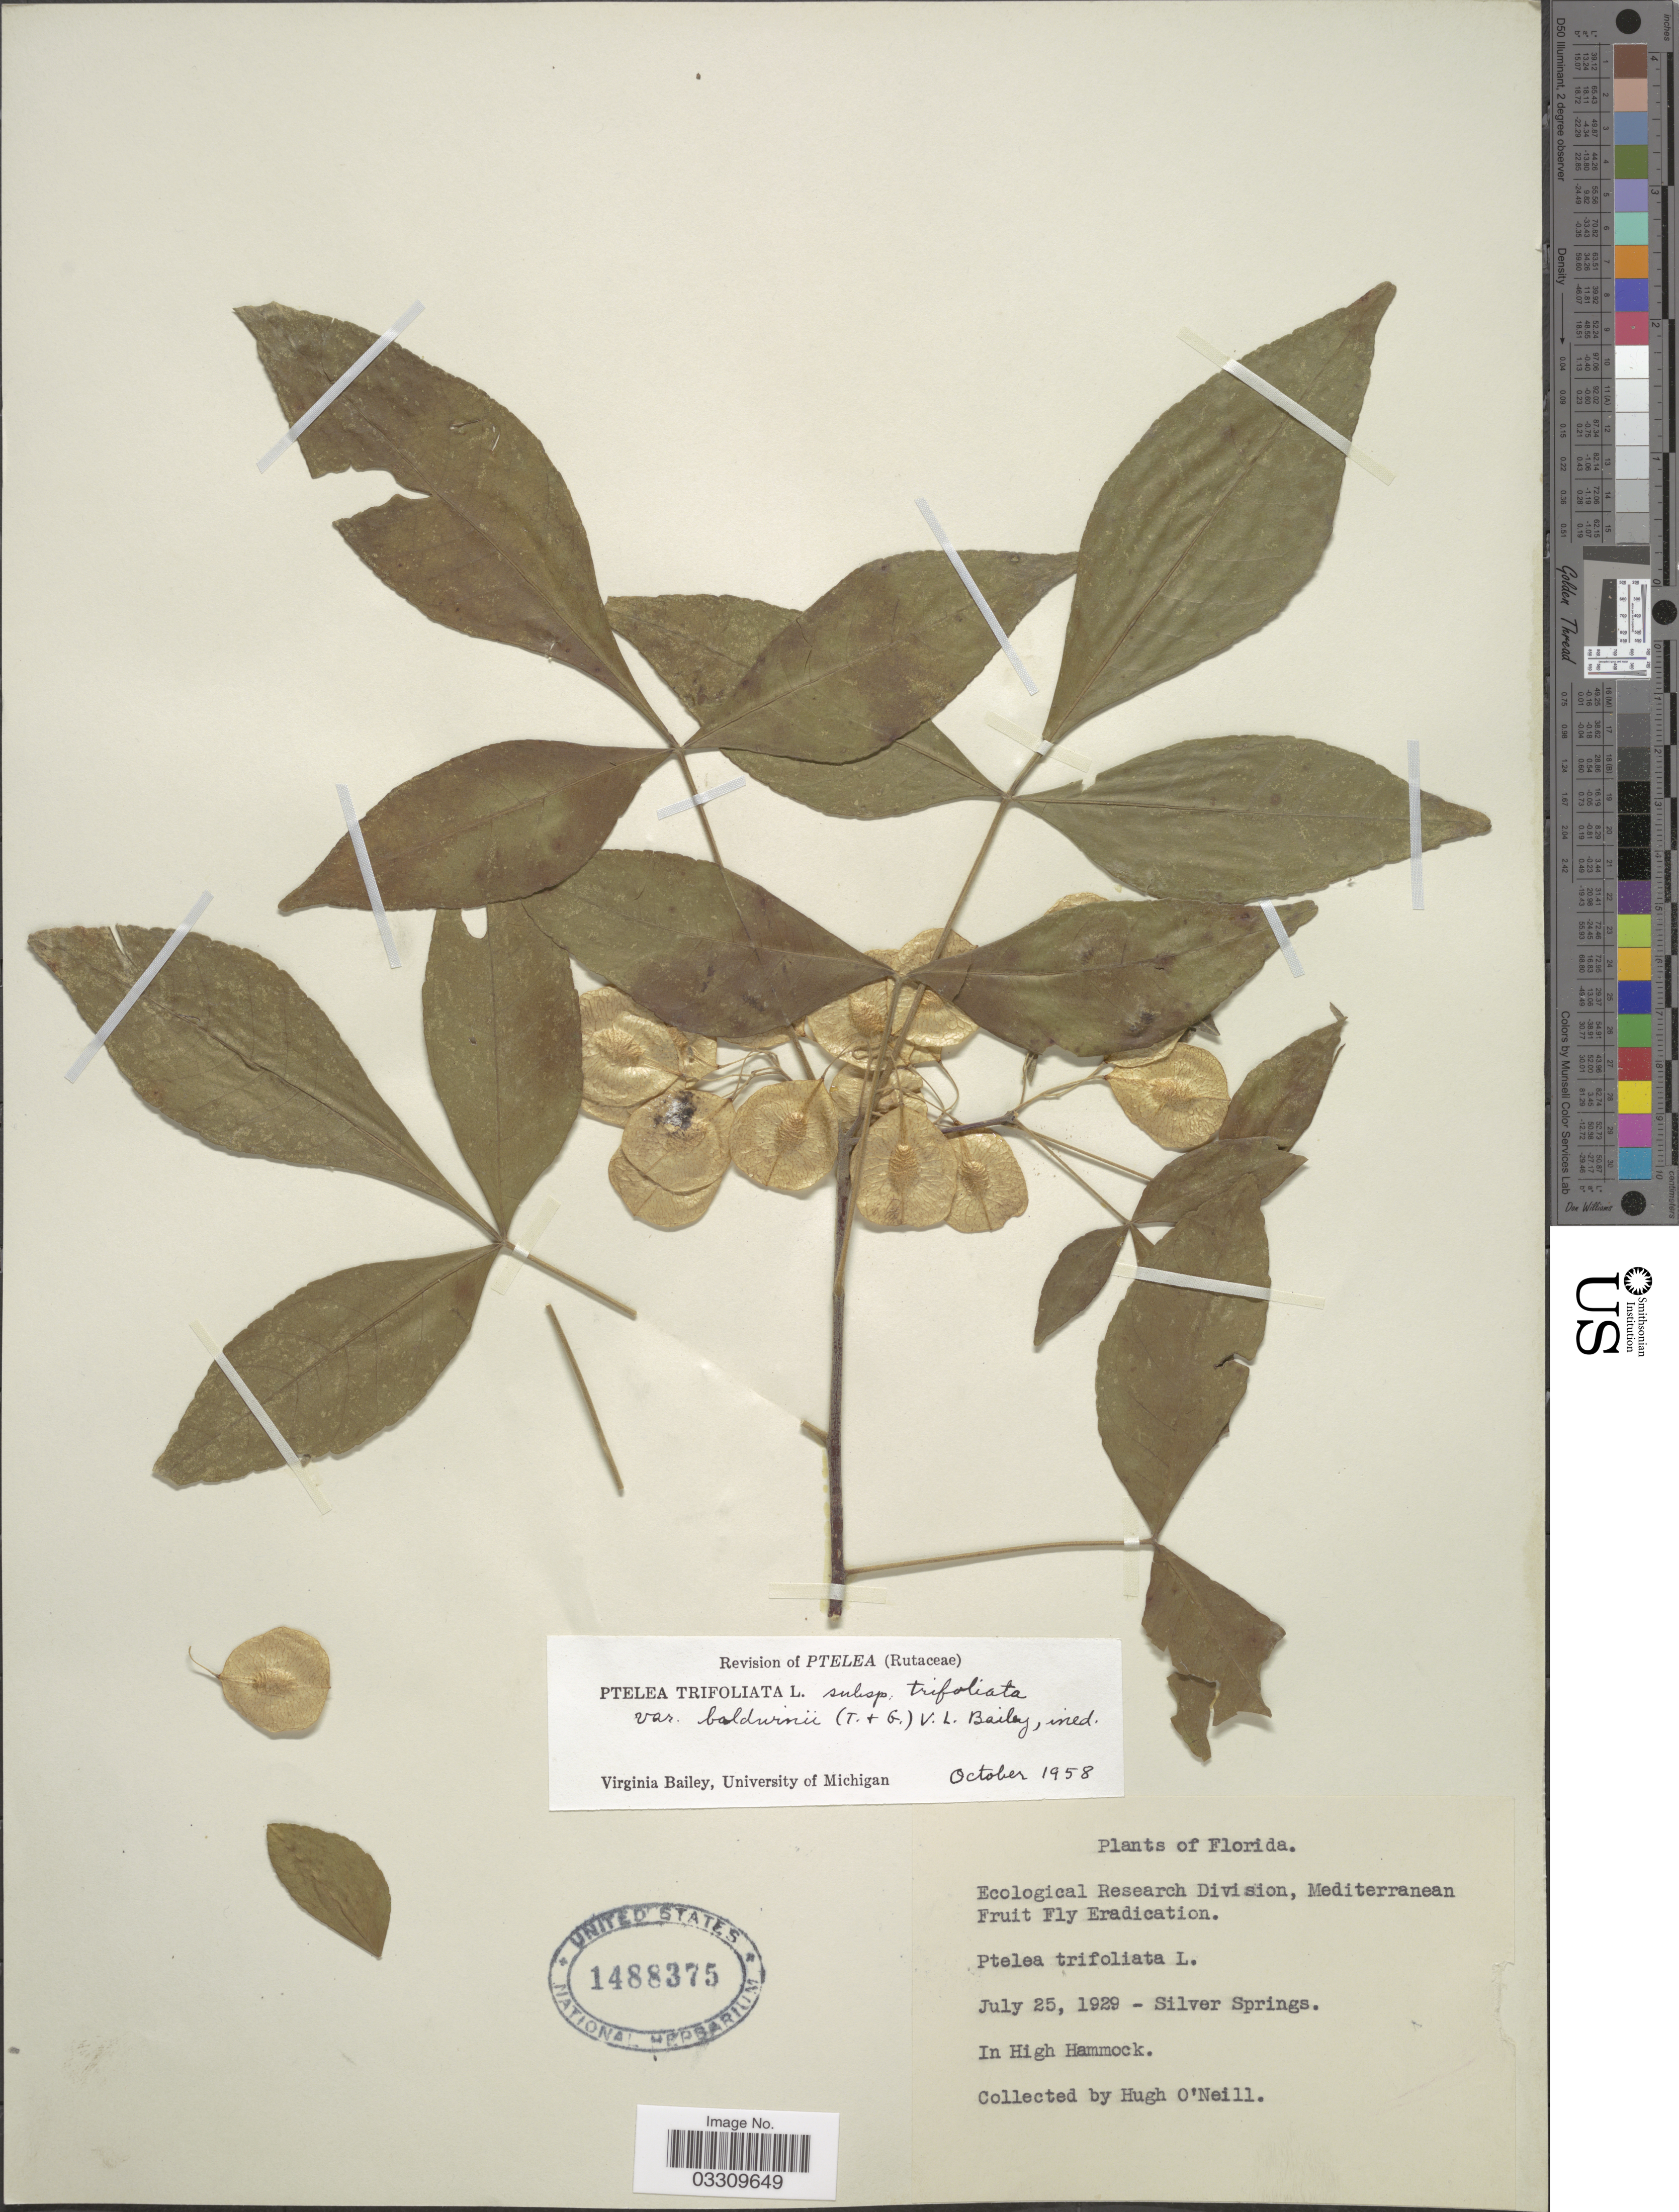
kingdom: Plantae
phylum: Tracheophyta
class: Magnoliopsida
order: Sapindales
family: Rutaceae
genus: Ptelea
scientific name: Ptelea trifoliata var. baldwinii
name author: (Torr. & A. Gray) D.B. Ward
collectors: H. O'Neill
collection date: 1929-07-25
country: United States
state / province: Florida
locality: Silver Springs, In High Hammock.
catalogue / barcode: US 1488375